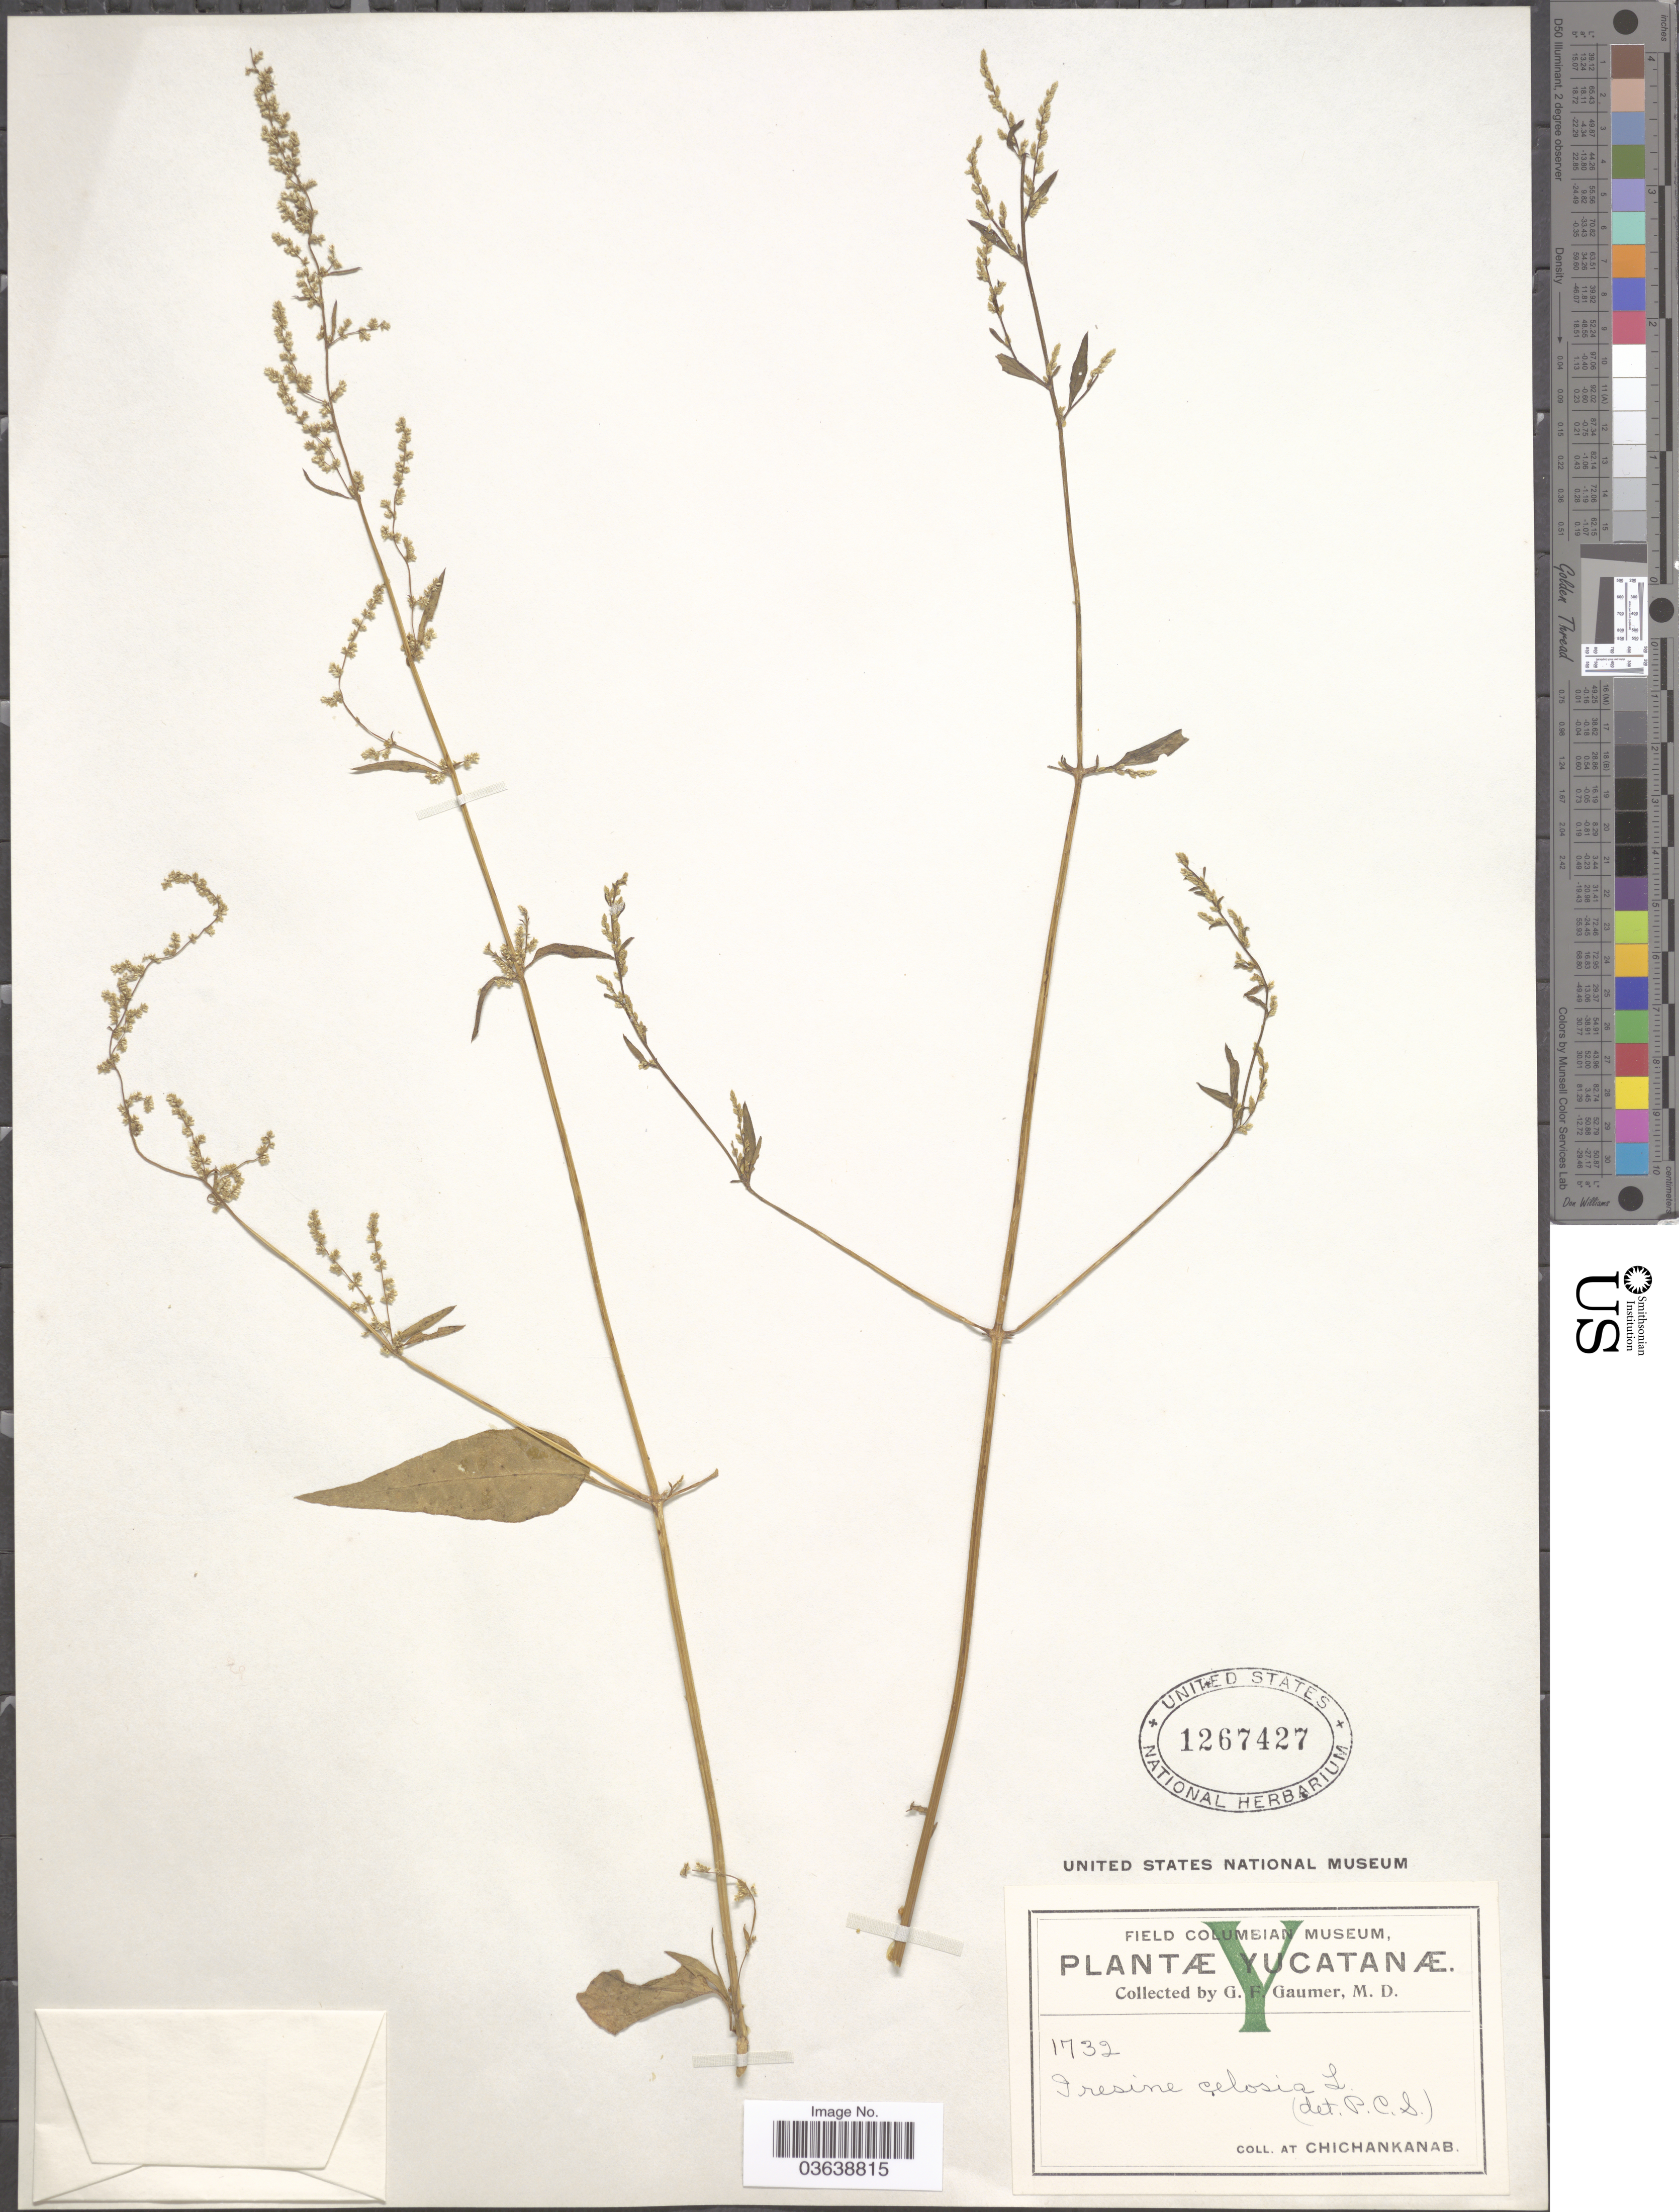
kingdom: Plantae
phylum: Tracheophyta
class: Magnoliopsida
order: Caryophyllales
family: Amaranthaceae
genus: Iresine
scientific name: Iresine celosia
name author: L.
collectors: G. F. Gaumer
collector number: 1732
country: Mexico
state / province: Yucatán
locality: At Chichankanab.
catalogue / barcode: US 1267427